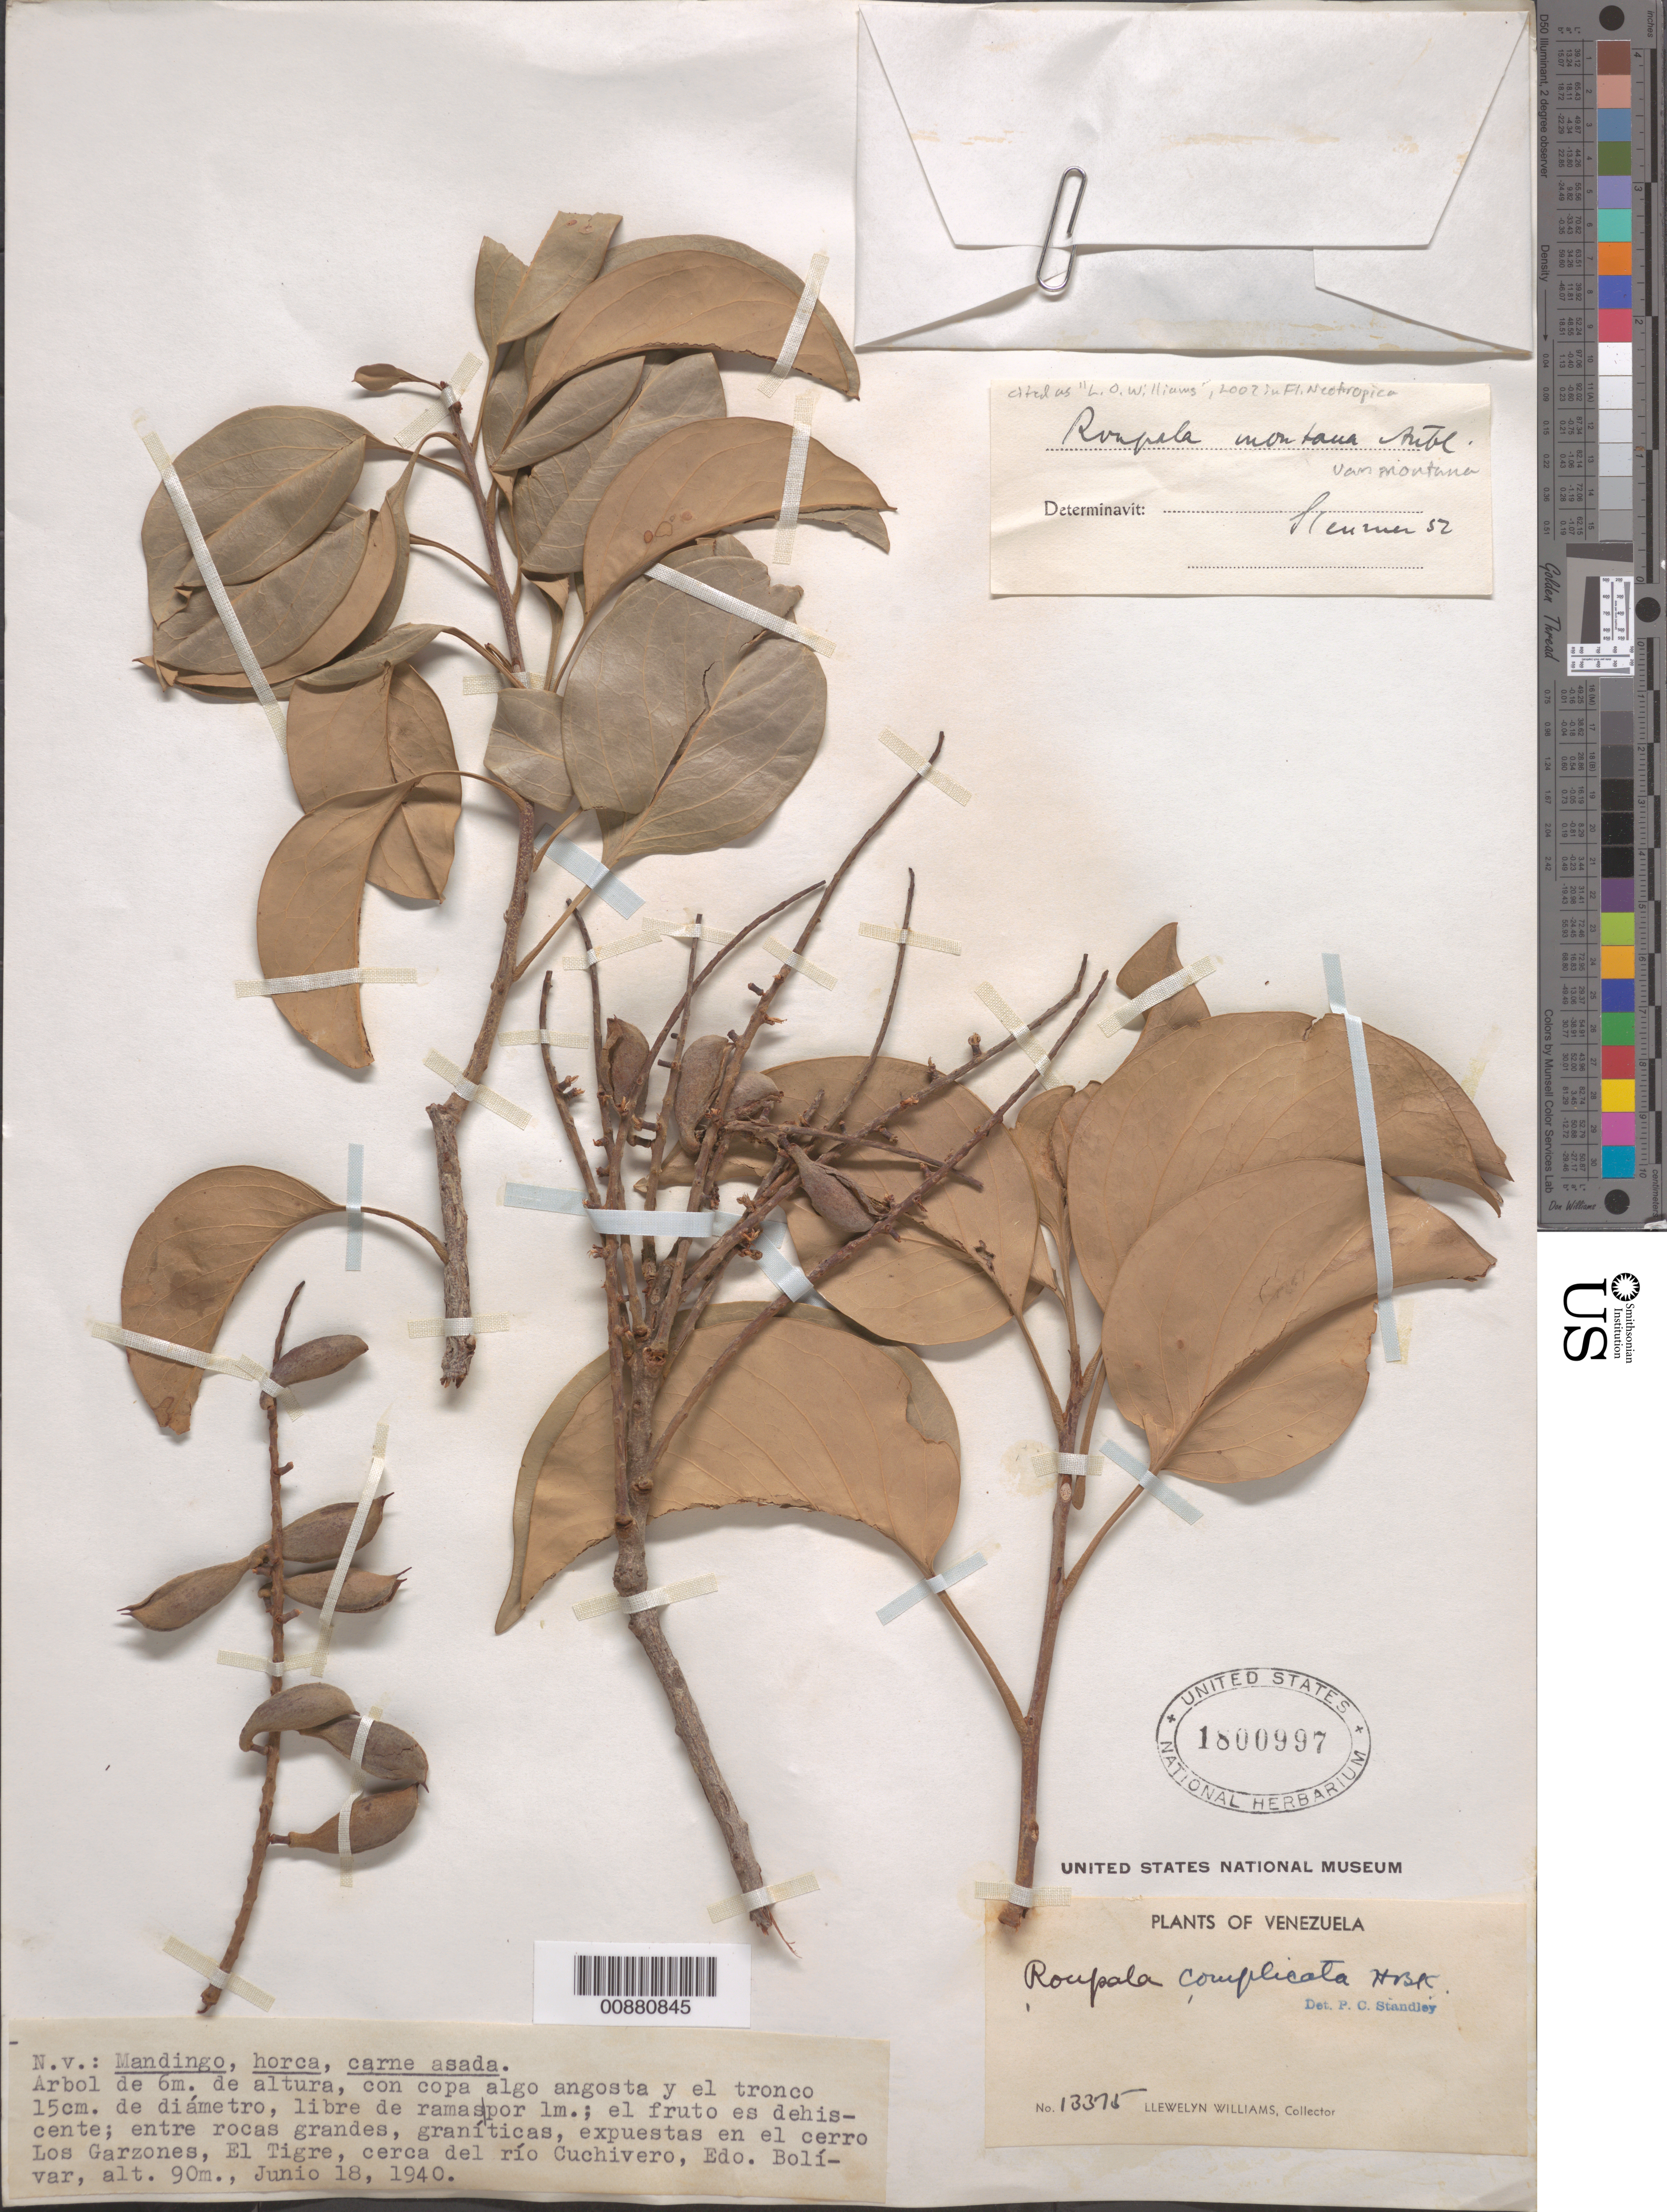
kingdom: Plantae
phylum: Tracheophyta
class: Magnoliopsida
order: Proteales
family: Proteaceae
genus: Roupala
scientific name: Roupala montana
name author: Aubl.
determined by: Sleumer, H. O.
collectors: Ll. Williams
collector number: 13375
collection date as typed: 18-Jun-40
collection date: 1940-06-18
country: Venezuela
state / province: Bolívar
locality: El Tigre, cerca de El Río Cuchivero, Cerro Los Garzones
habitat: Entre rocas grandes, graníticas, expuestas en el cerro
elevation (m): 90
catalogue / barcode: US 1800997